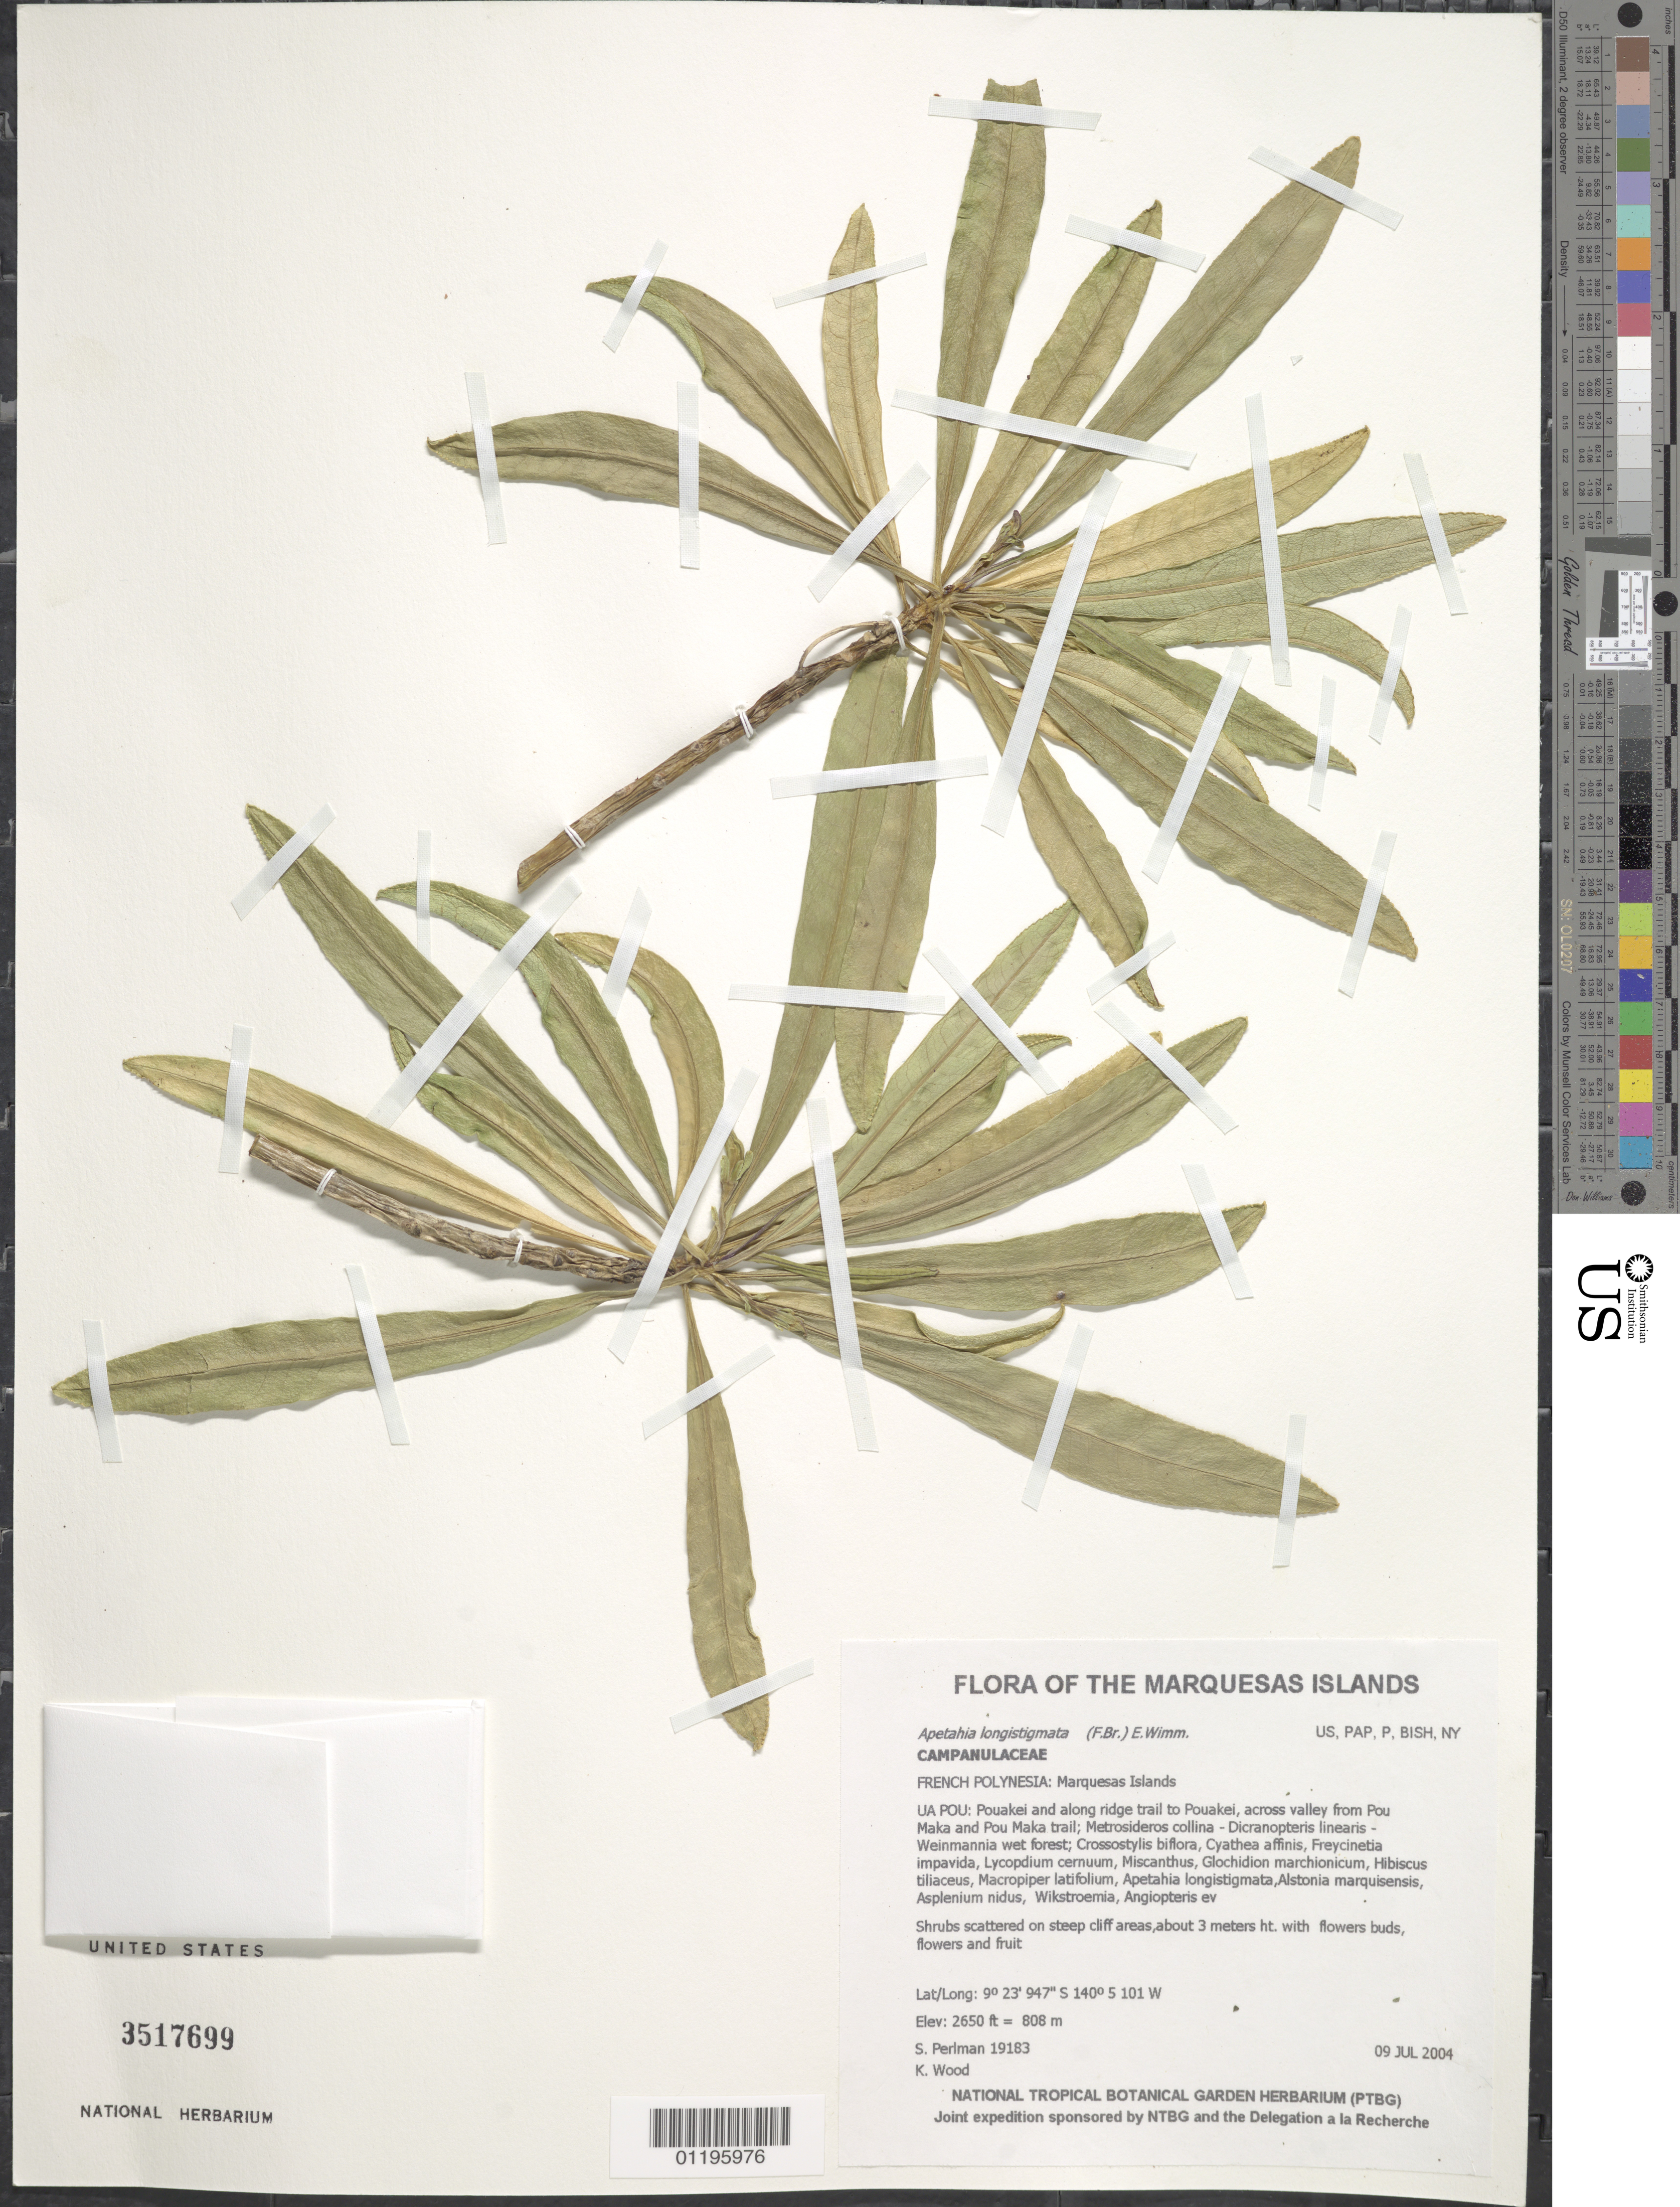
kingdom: Plantae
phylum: Tracheophyta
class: Magnoliopsida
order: Asterales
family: Campanulaceae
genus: Apetahia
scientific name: Apetahia longistigmata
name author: (F. Br.) E. Wimm.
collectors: S. P. Perlman & K. R. Wood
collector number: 19183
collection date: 2004-07-09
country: French Polynesia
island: Ua Pou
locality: Pouakei and along ridge trail to Pouakei, across valley from Pou Maka and Pou Maka trail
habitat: Metrosideros collina - Dicranopteris linearis - Weinmannia wet forest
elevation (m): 808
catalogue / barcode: US 3517699